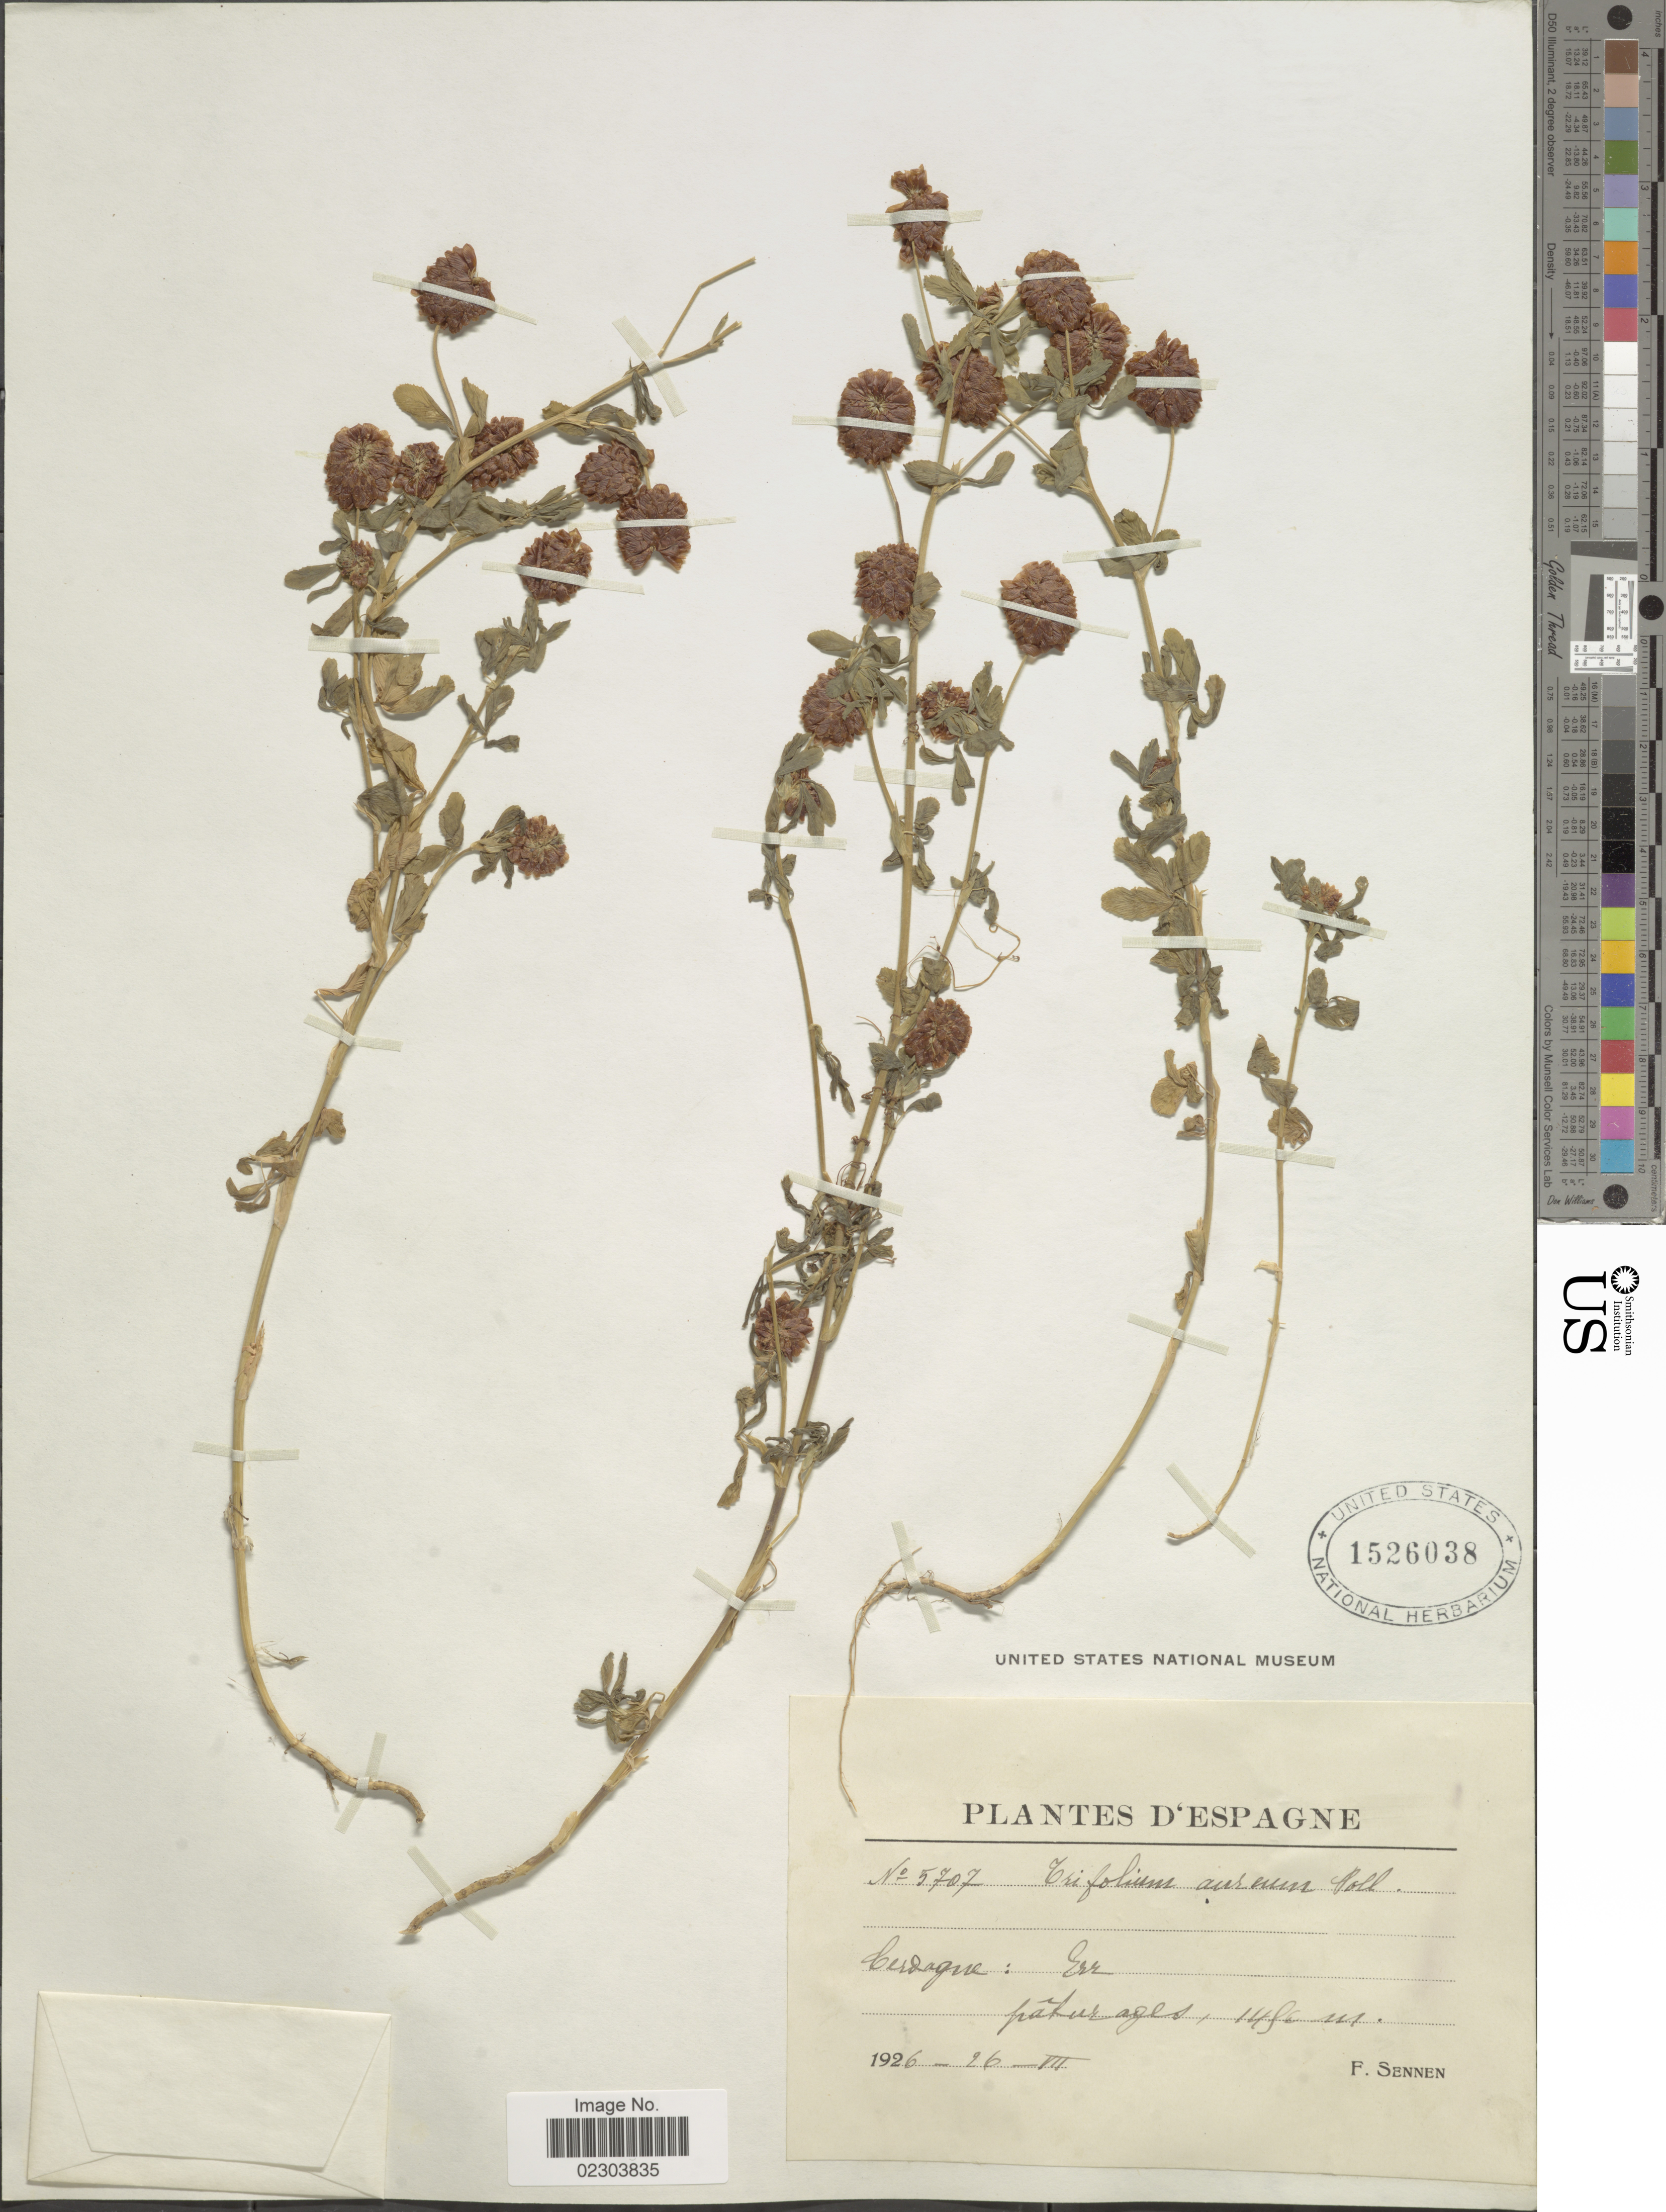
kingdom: Plantae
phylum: Tracheophyta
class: Magnoliopsida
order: Fabales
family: Fabaceae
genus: Trifolium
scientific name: Trifolium aureum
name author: Pollich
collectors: E. Sennen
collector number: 5707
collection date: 1926-07-26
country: Spain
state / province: Catalunya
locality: Cerdagne (Cerdanya): Err.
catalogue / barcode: US 1526038